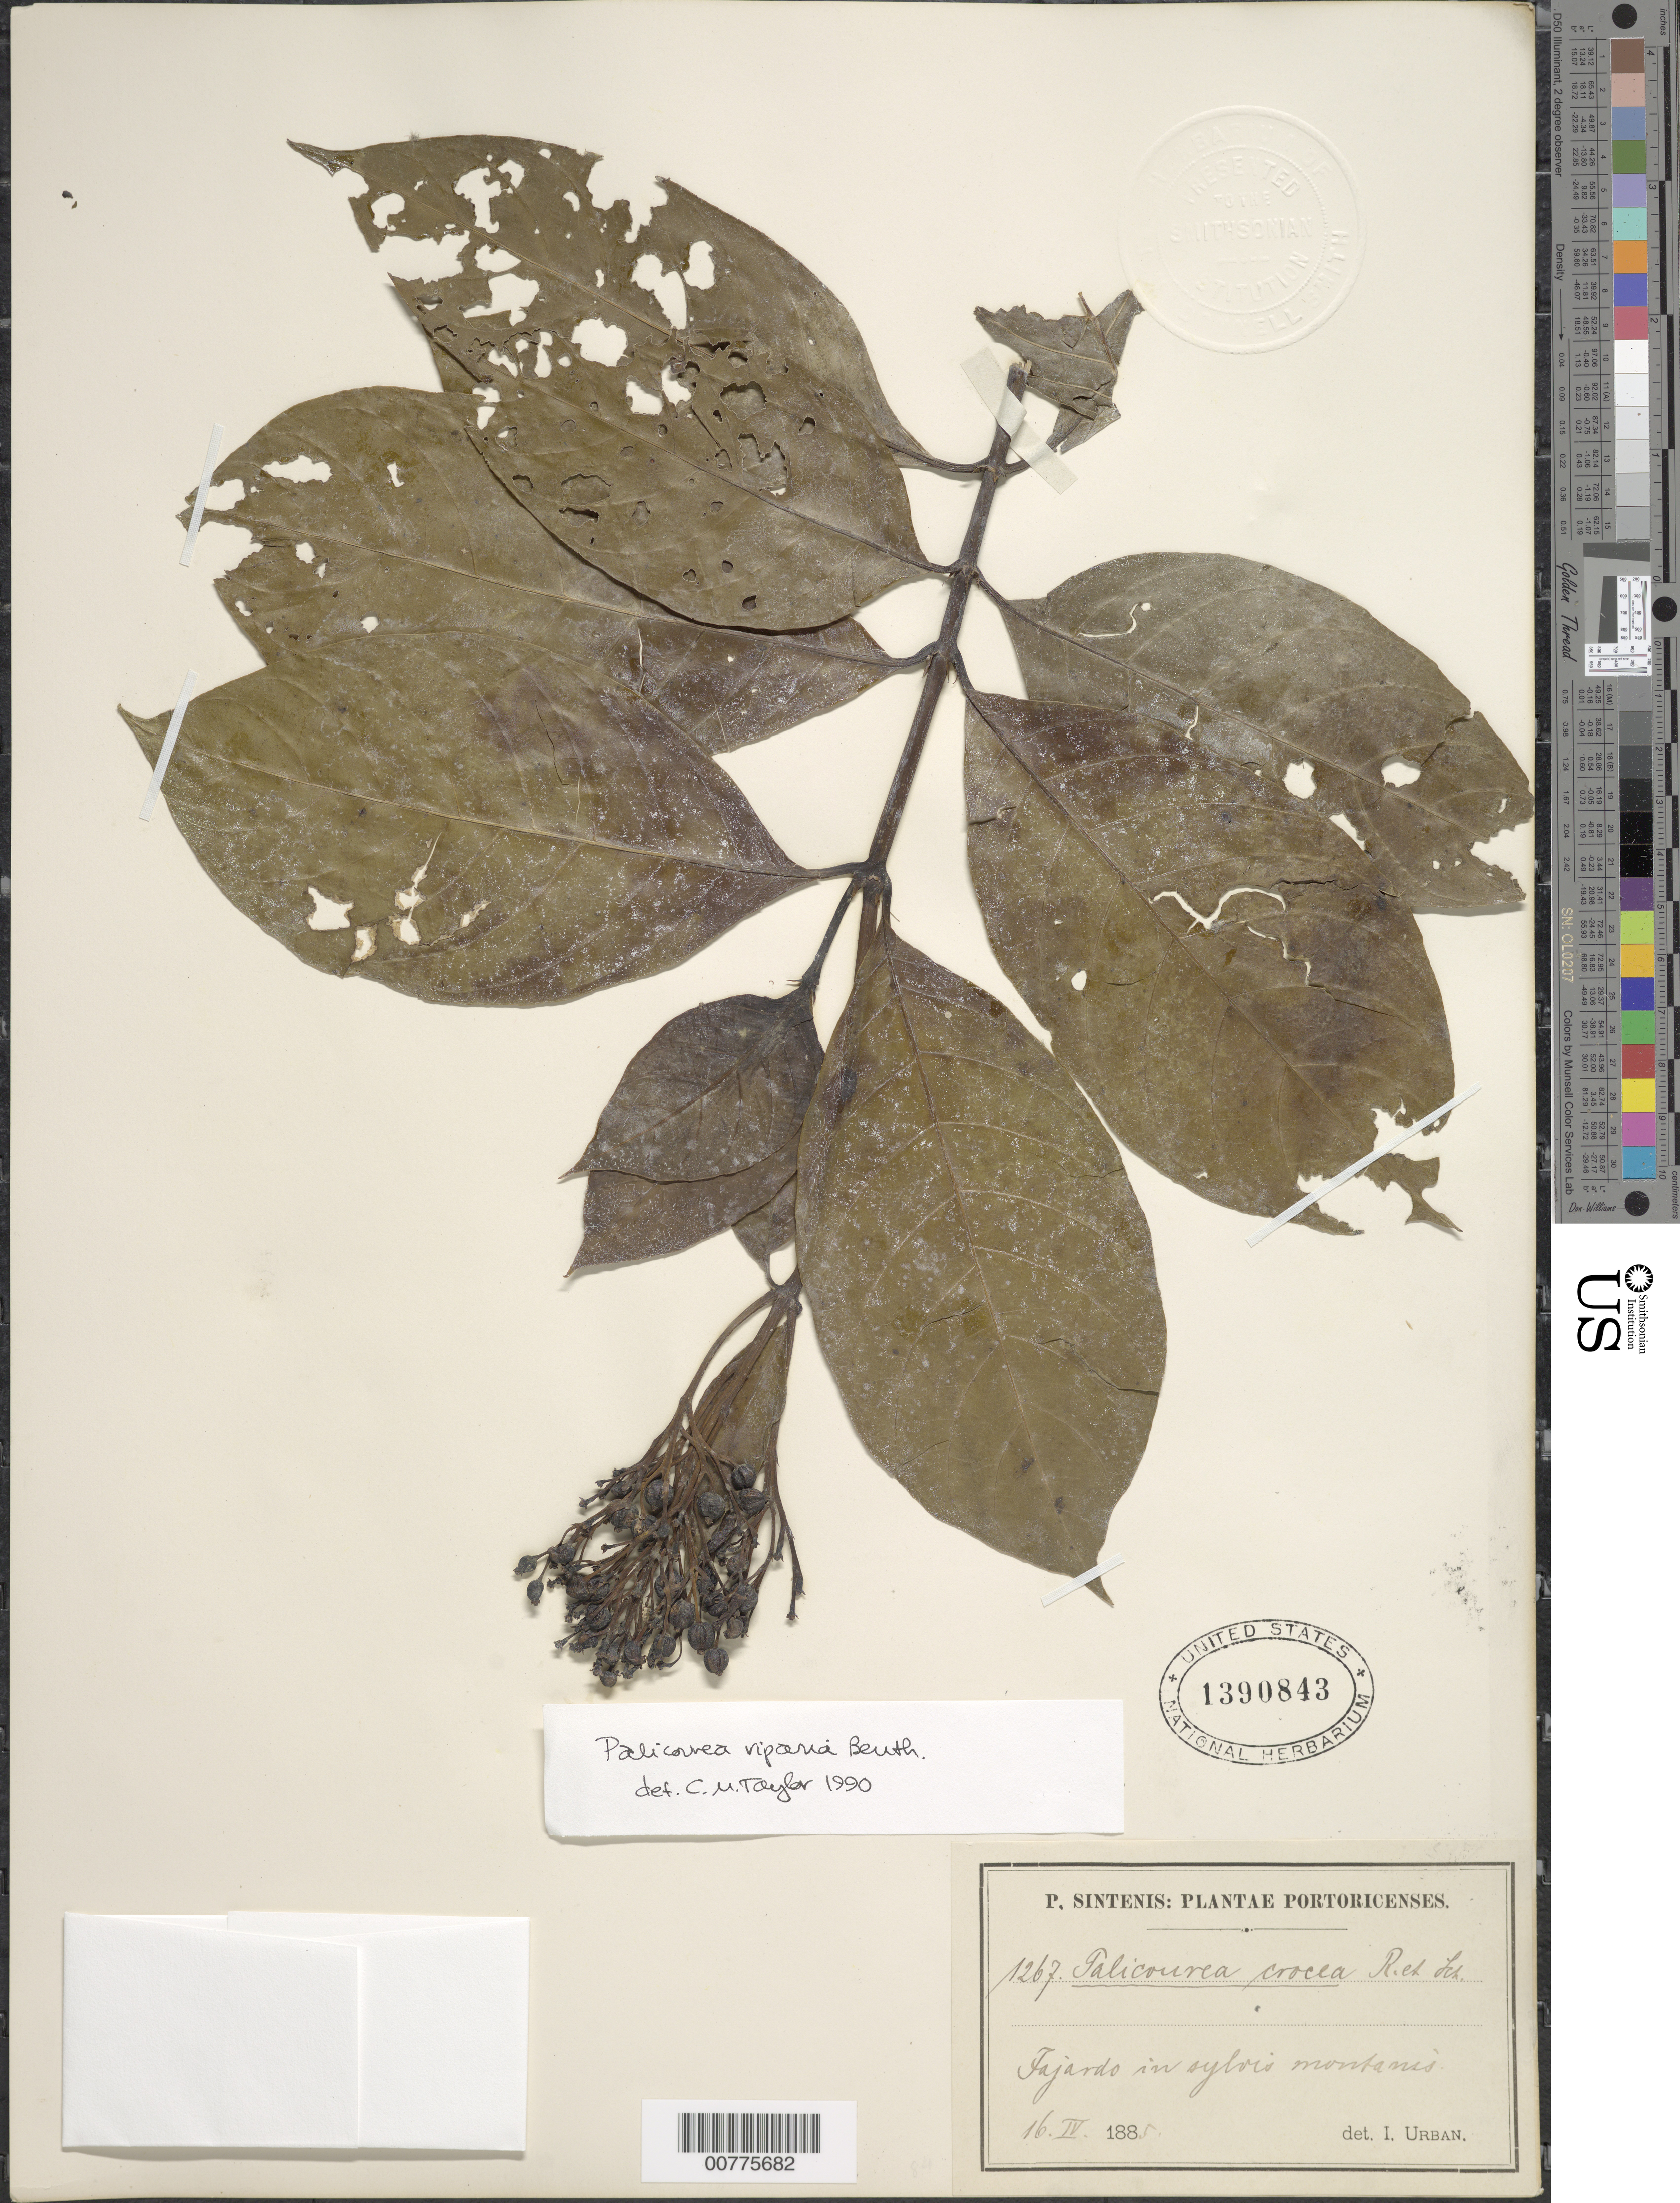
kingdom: Plantae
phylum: Tracheophyta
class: Magnoliopsida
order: Gentianales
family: Rubiaceae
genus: Palicourea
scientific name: Palicourea croceoides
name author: Desv. ex Ham.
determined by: Taylor, Charlotte M.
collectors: P. Sintenis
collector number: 1267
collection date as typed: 16 Apr 1885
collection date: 1885-04-16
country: Puerto Rico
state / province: Fajardo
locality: Fajardo, in sylvis montanis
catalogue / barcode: US 1390843